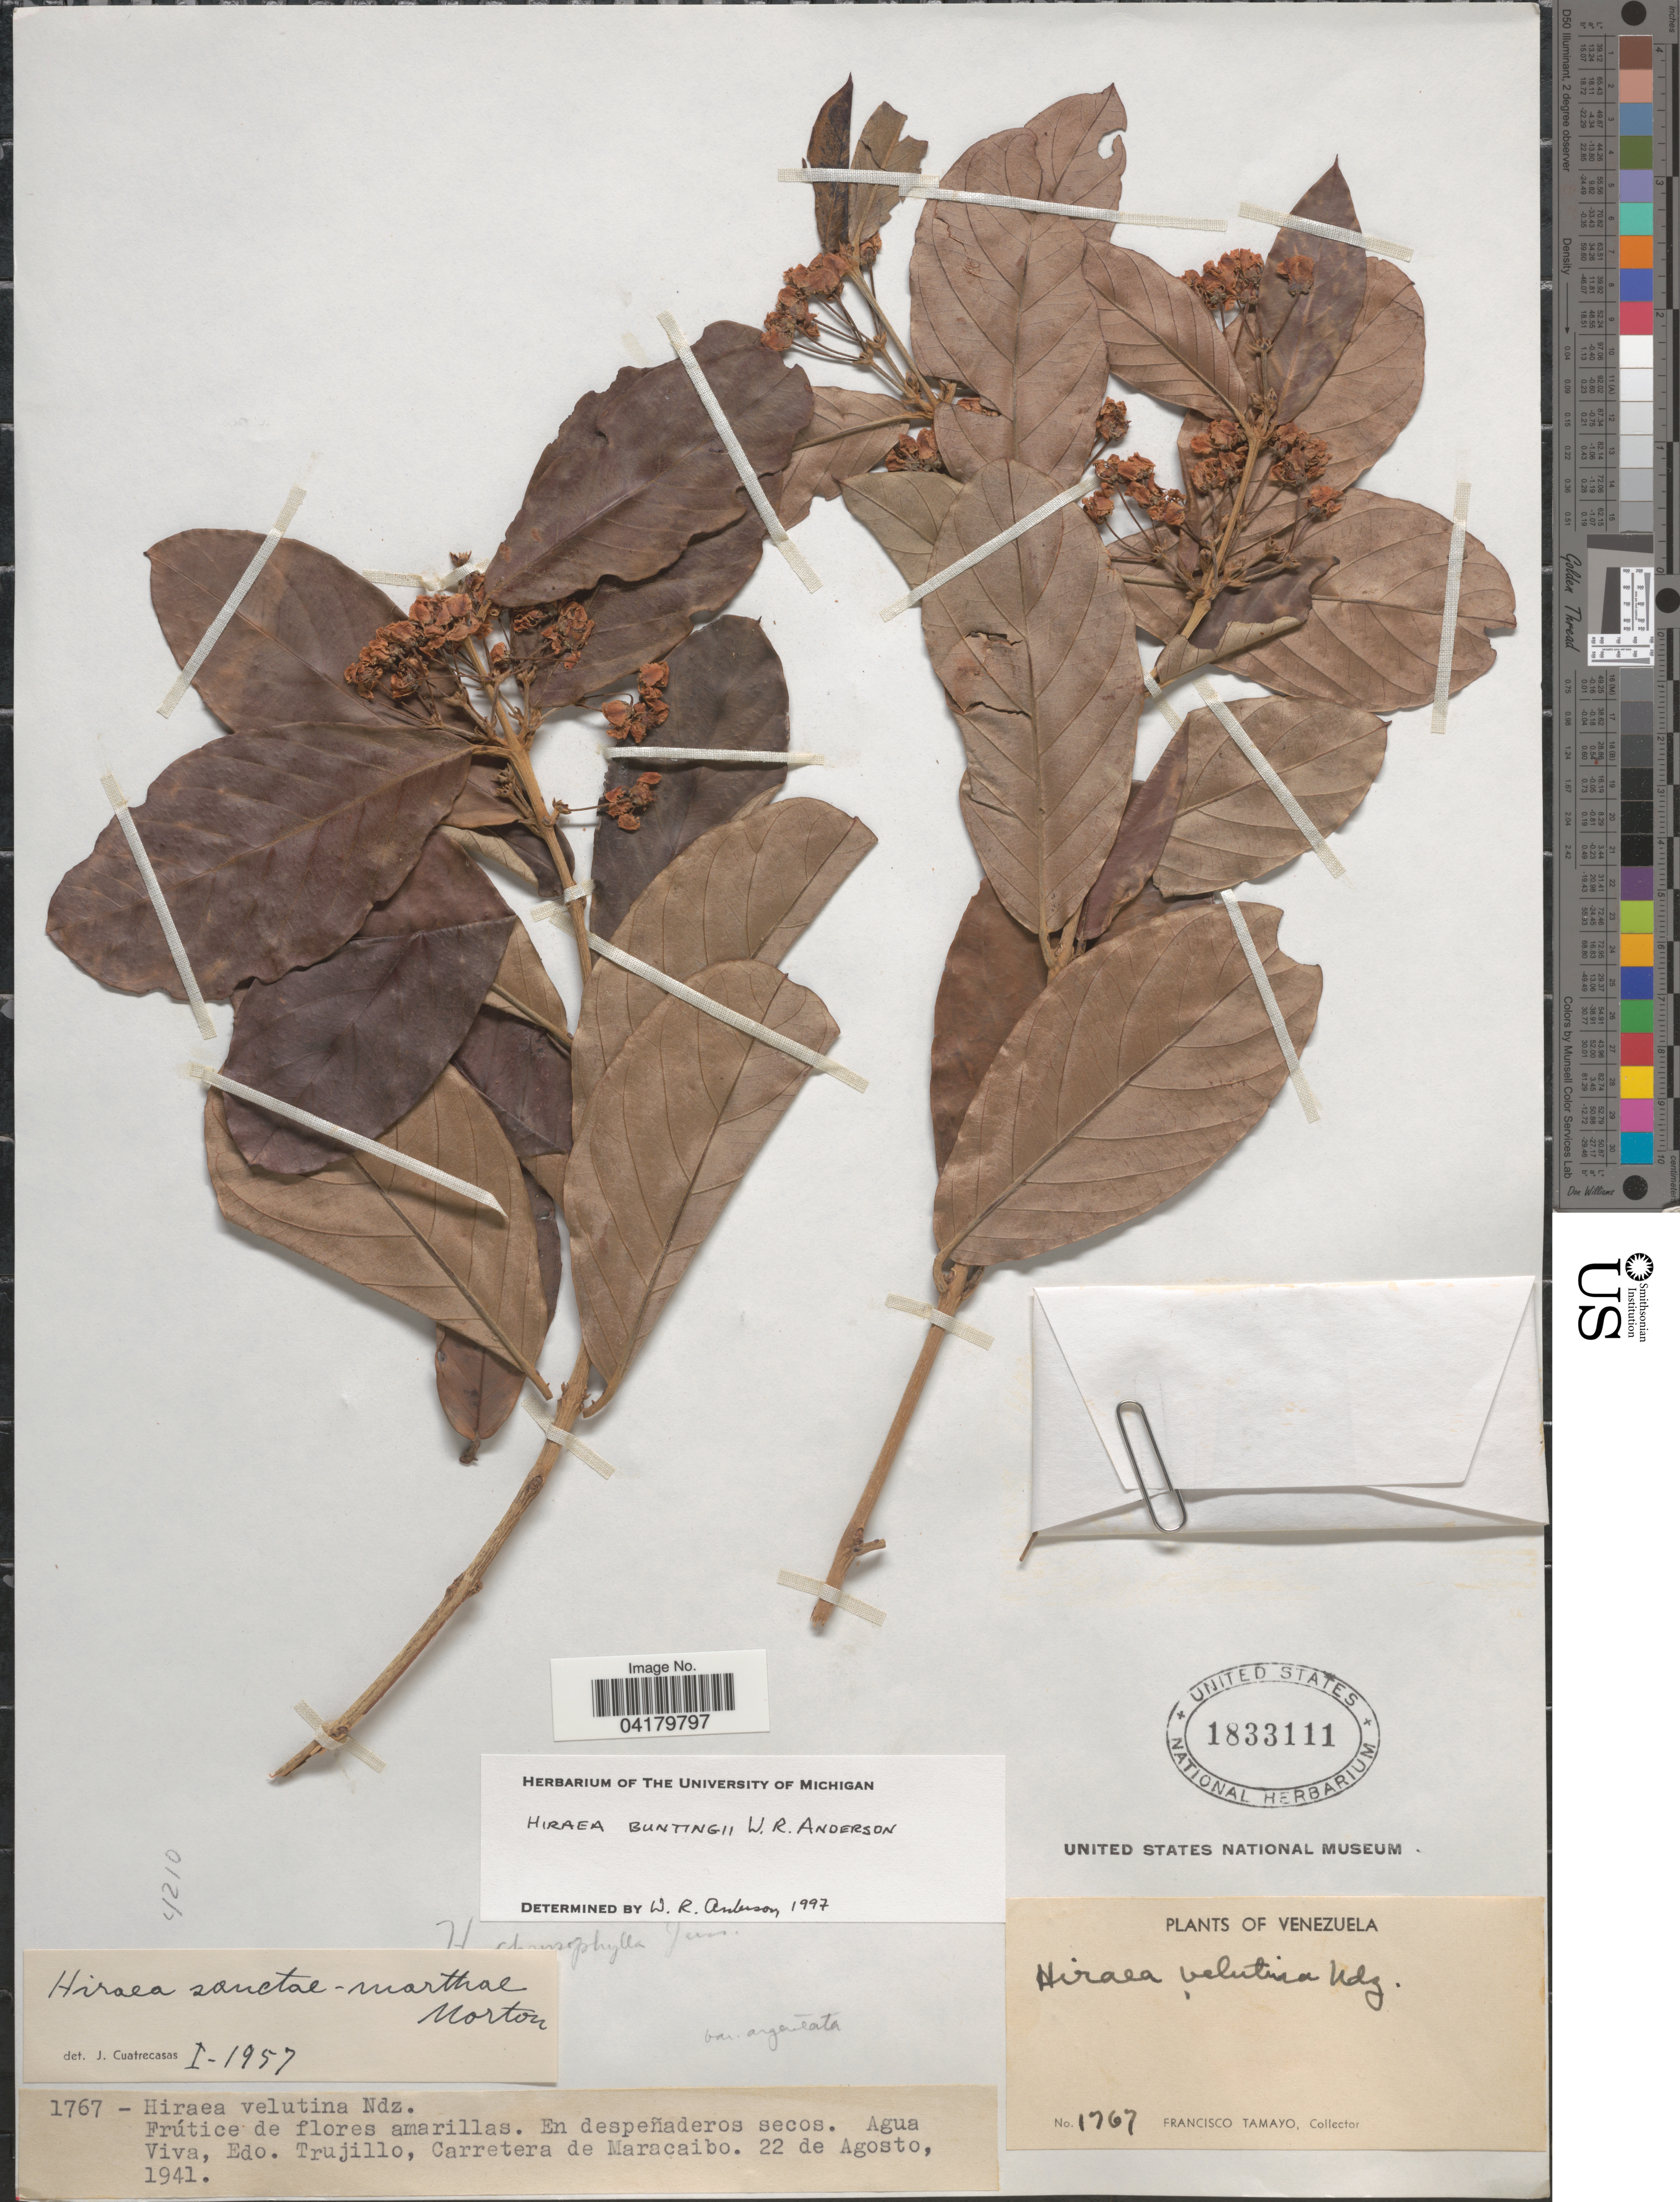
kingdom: Plantae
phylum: Tracheophyta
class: Magnoliopsida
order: Malpighiales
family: Malpighiaceae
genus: Hiraea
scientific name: Hiraea buntingii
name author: W.R. Anderson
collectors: F. Tamayo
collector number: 1767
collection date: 1941-08-22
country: Venezuela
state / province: Trujillo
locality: Agua Viva, Carretera de Maracaibo.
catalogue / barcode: US 1833111